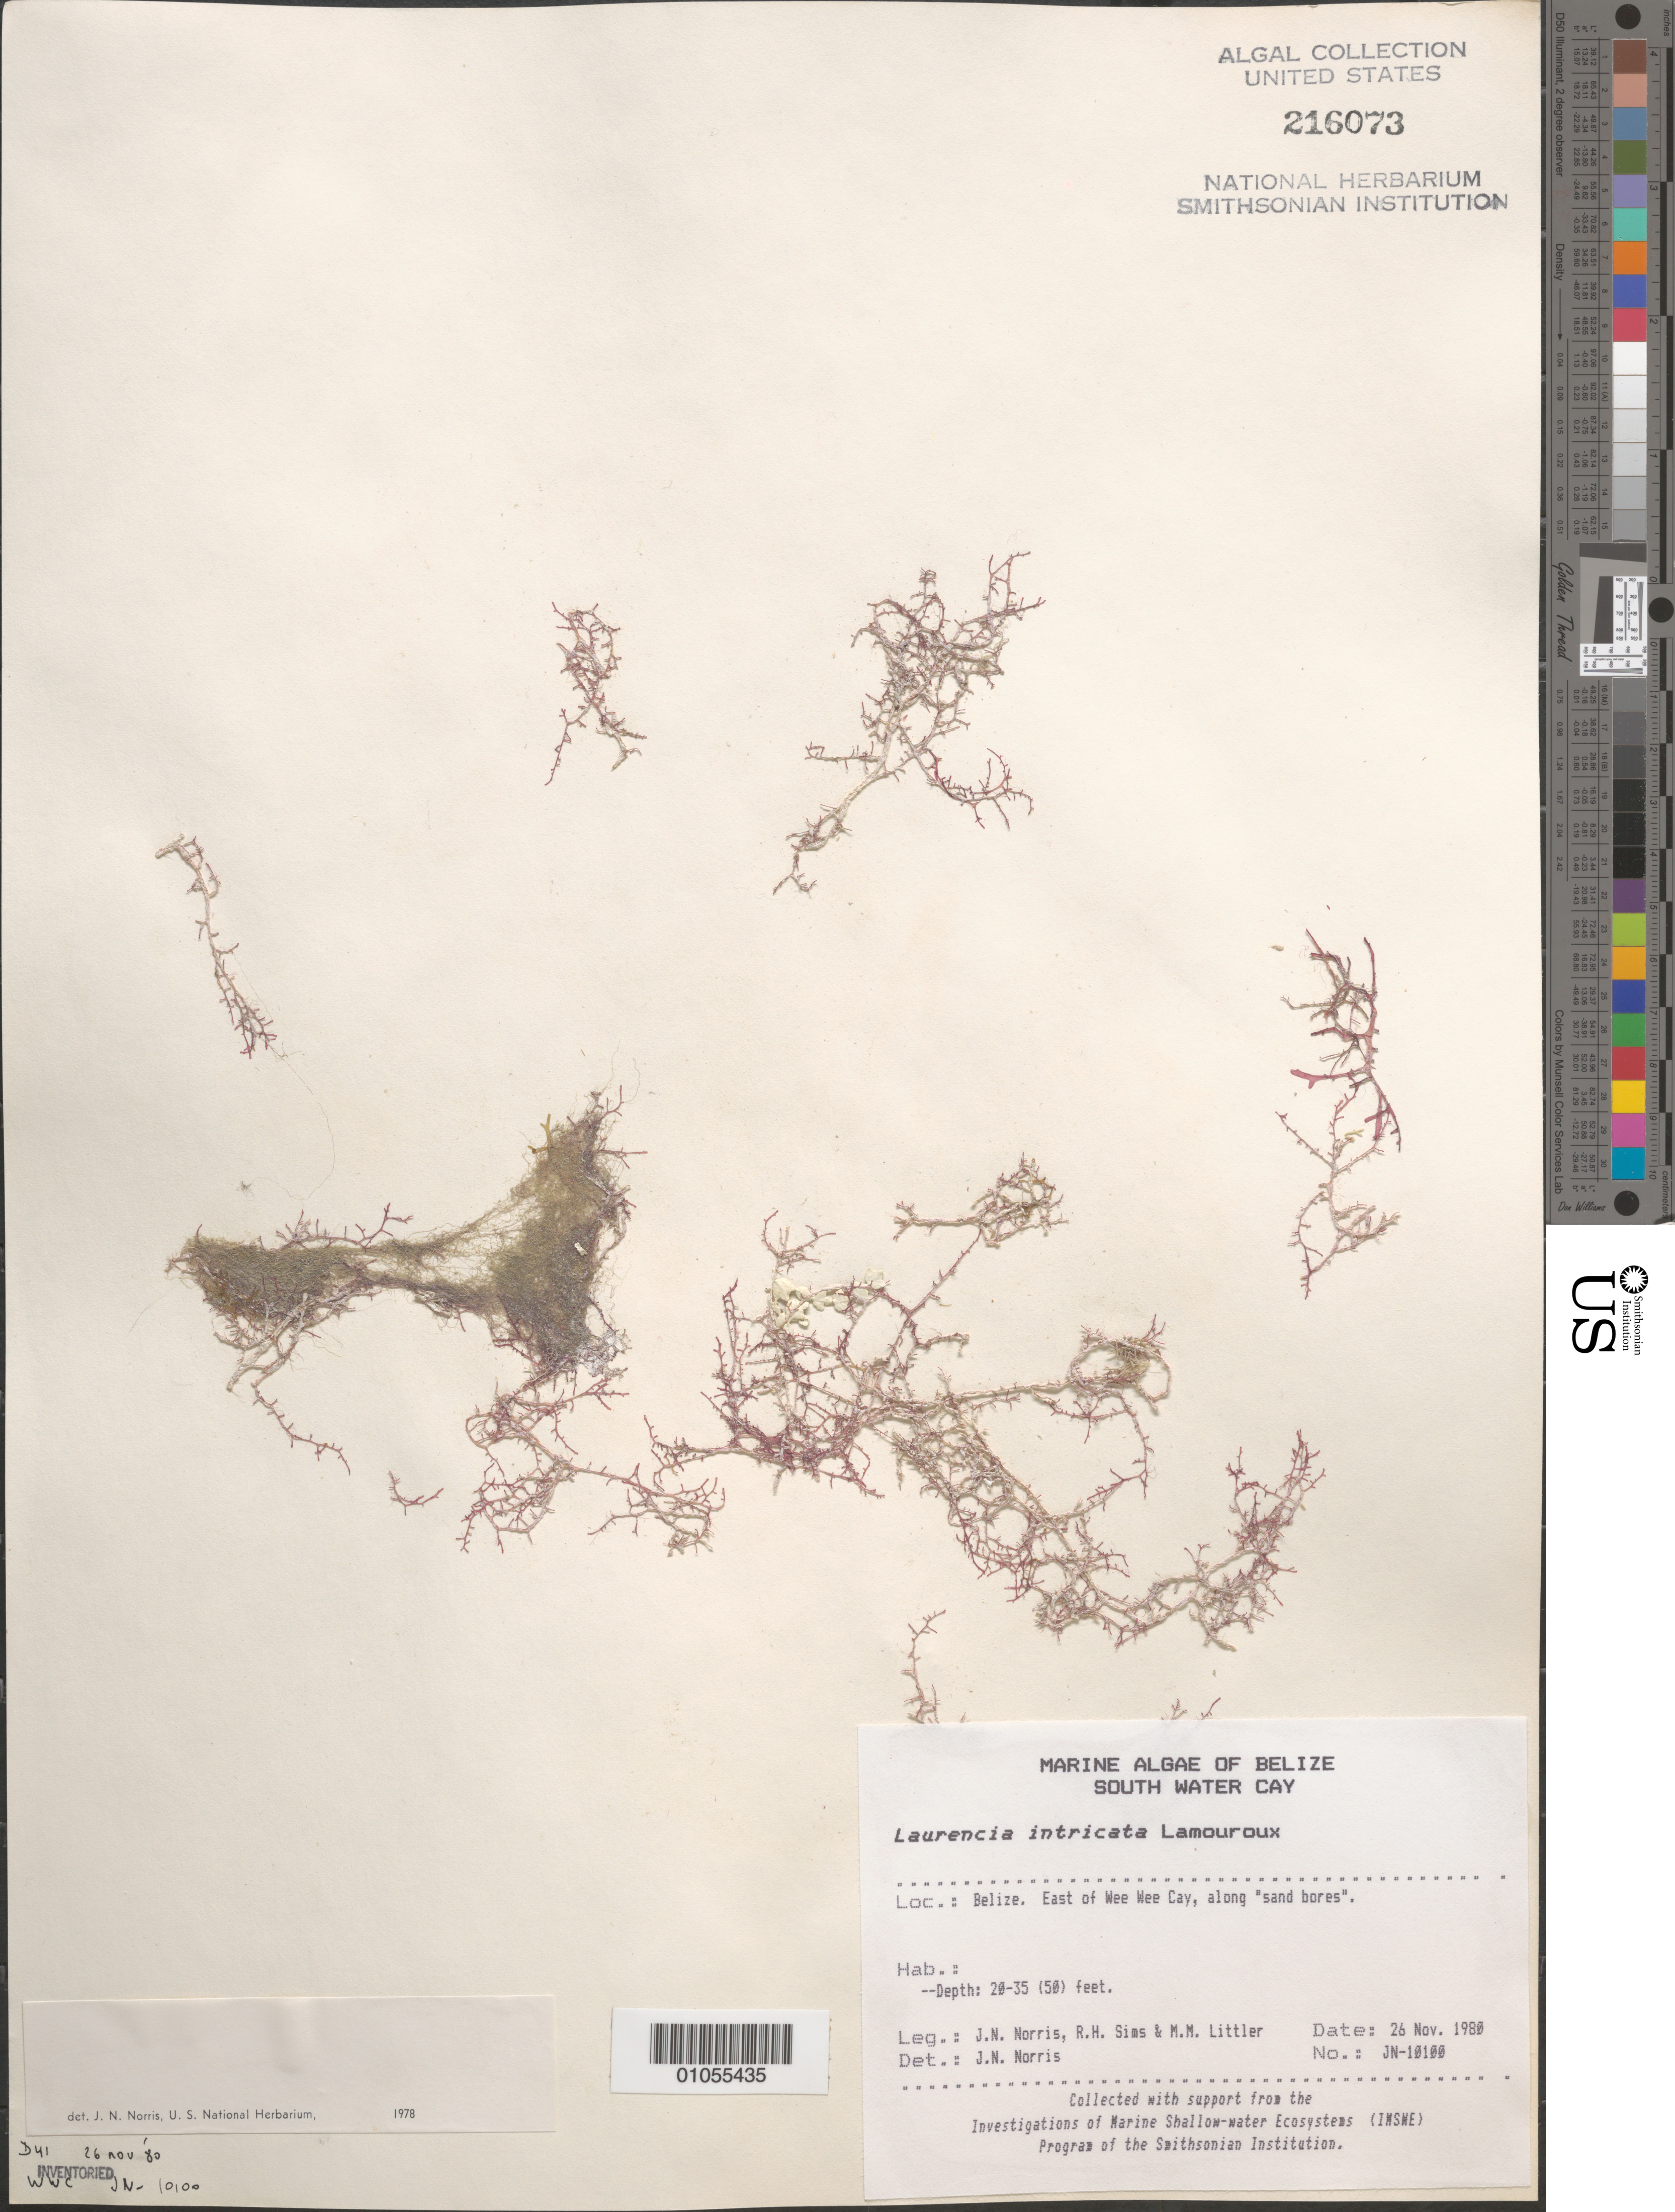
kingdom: Plantae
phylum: Rhodophyta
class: Florideophyceae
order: Ceramiales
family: Rhodomelaceae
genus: Laurencia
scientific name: Laurencia intricata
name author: J.V.Lamouroux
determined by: Norris, James N.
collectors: J. N. Norris, R. H. Sims & M. M. Littler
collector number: JN-10100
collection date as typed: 26 Nov 1980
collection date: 1980-11-26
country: Belize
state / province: Stann Creek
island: Wee Wee Cay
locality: East of Wee Wee Cay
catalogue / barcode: US 216073